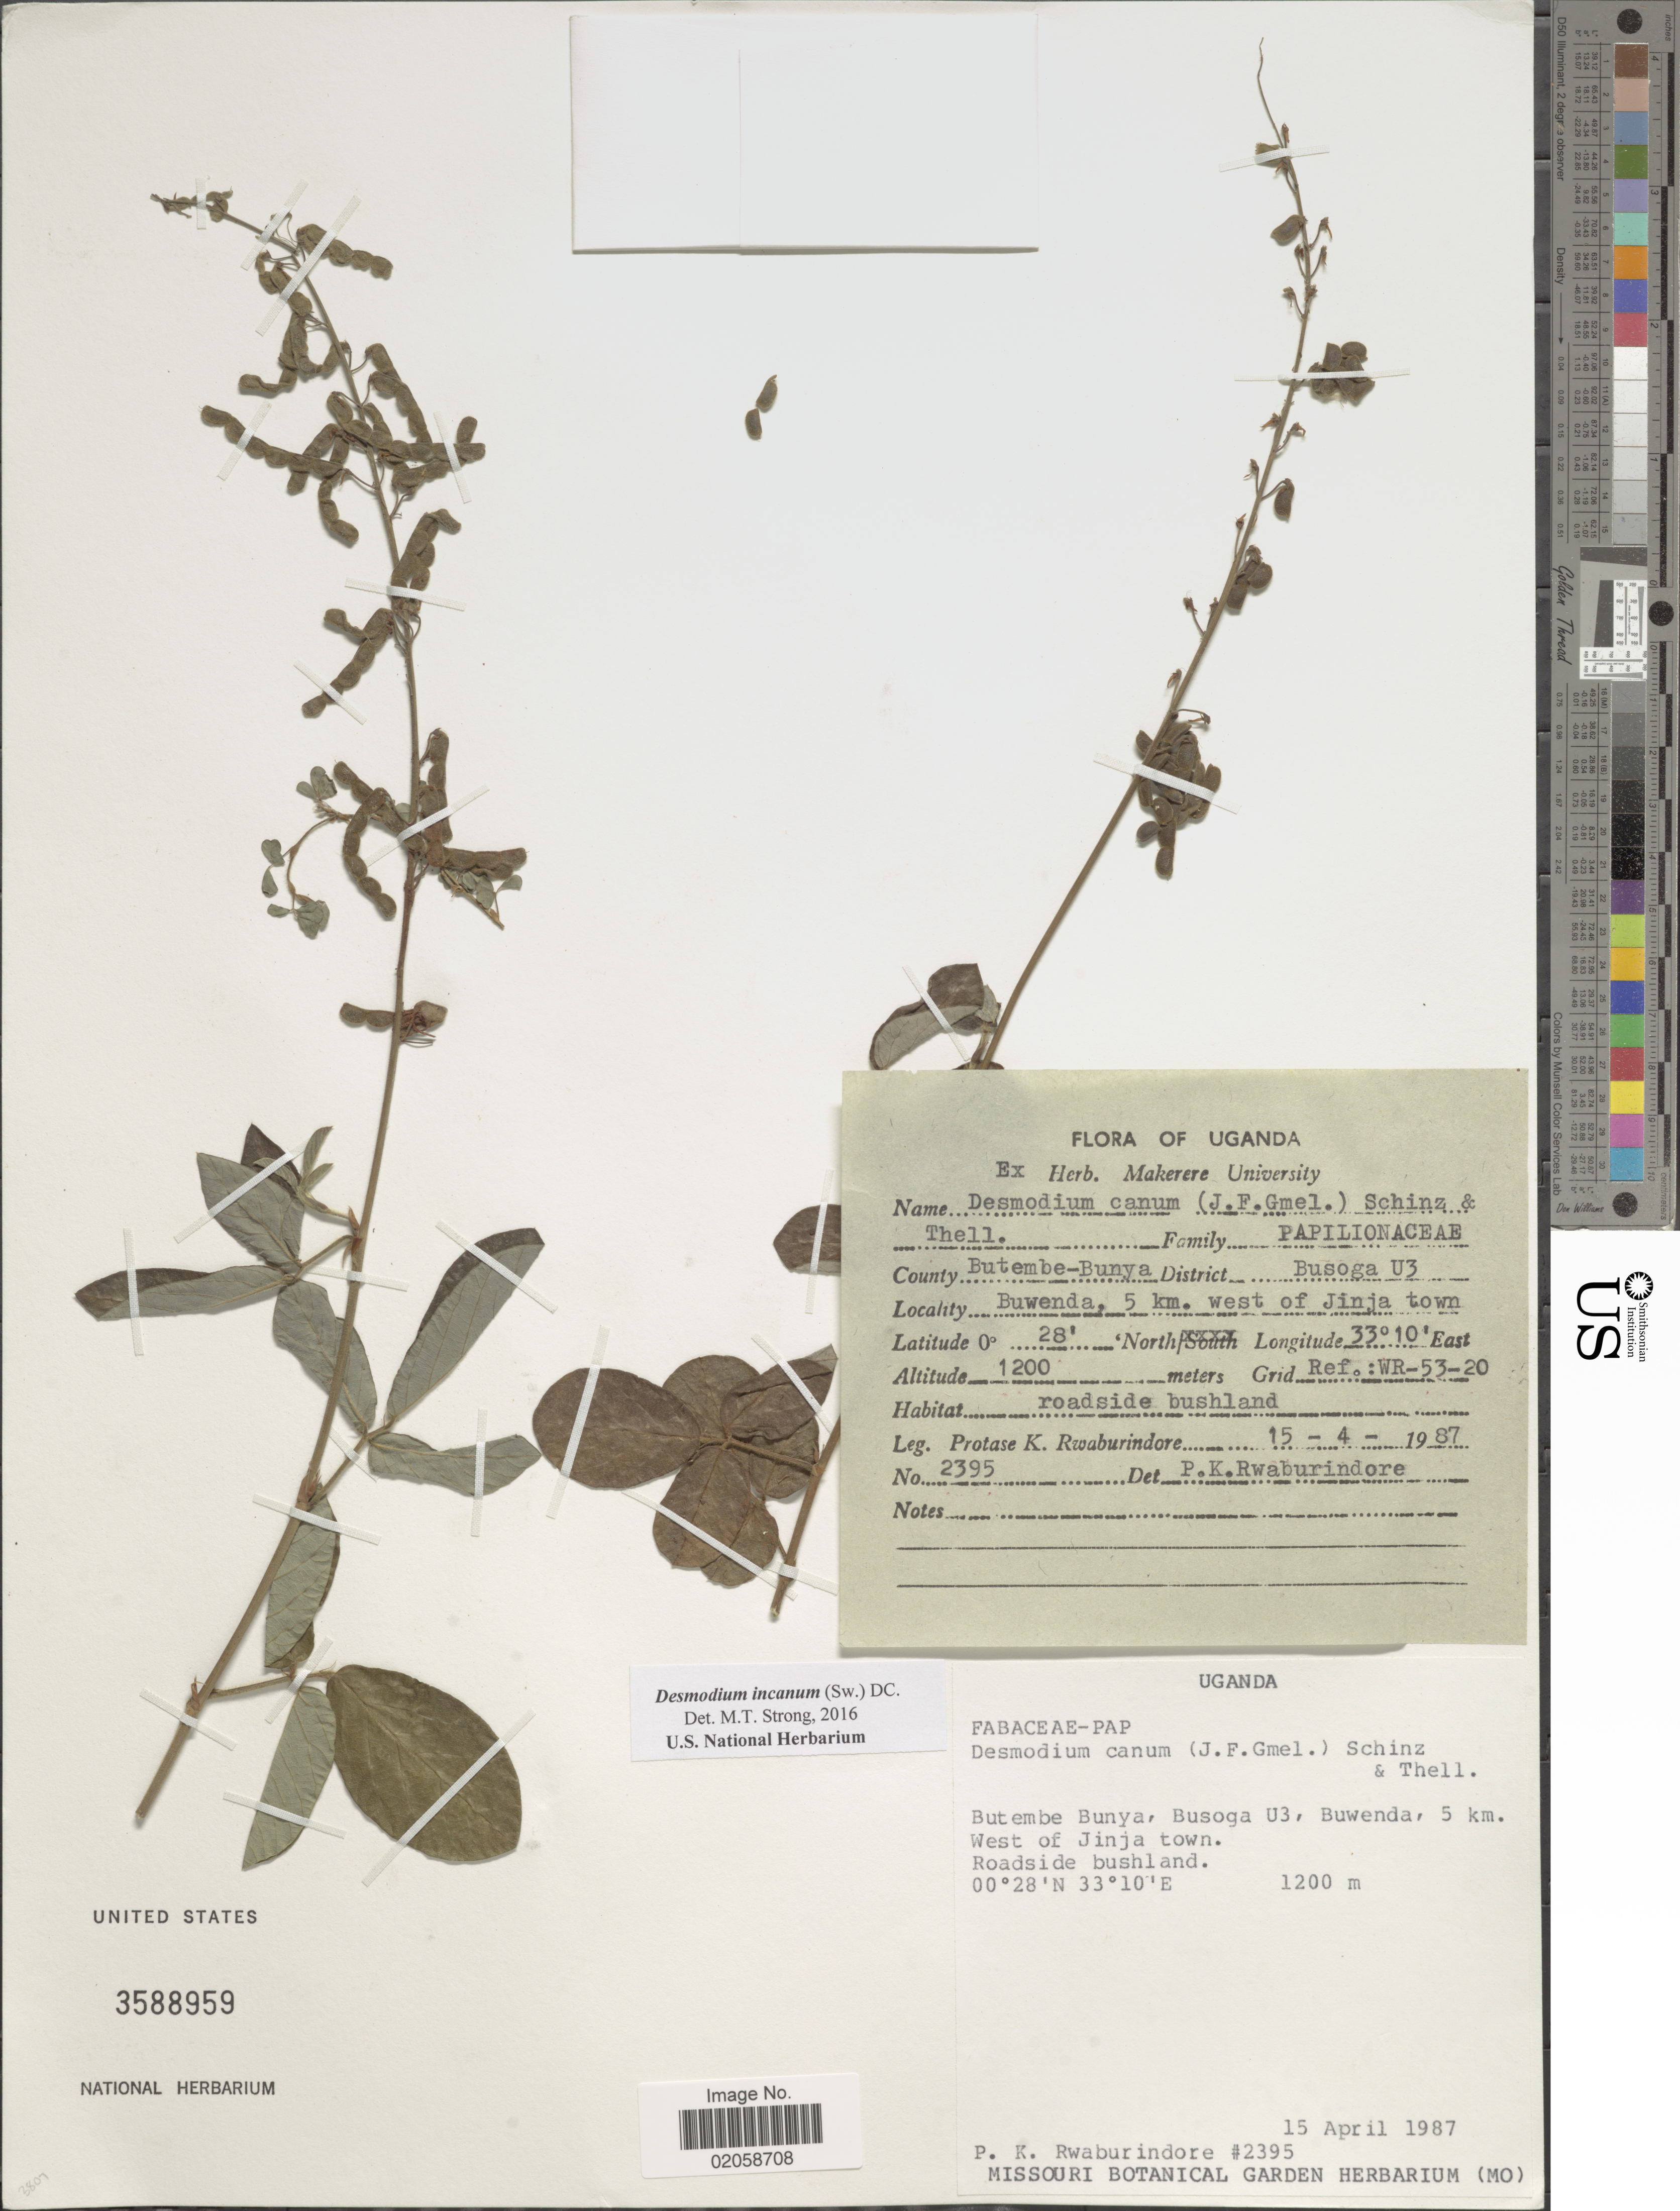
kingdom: Plantae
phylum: Tracheophyta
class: Magnoliopsida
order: Fabales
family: Fabaceae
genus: Desmodium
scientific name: Desmodium incanum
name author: (Sw.) DC.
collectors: P. Rwaburindore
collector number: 2395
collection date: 1987-04-15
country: Uganda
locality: County Butembe- Bunya, District Busoga U3, Buwenda, 5 km west of Jinja town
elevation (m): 1200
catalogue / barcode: US 3588959